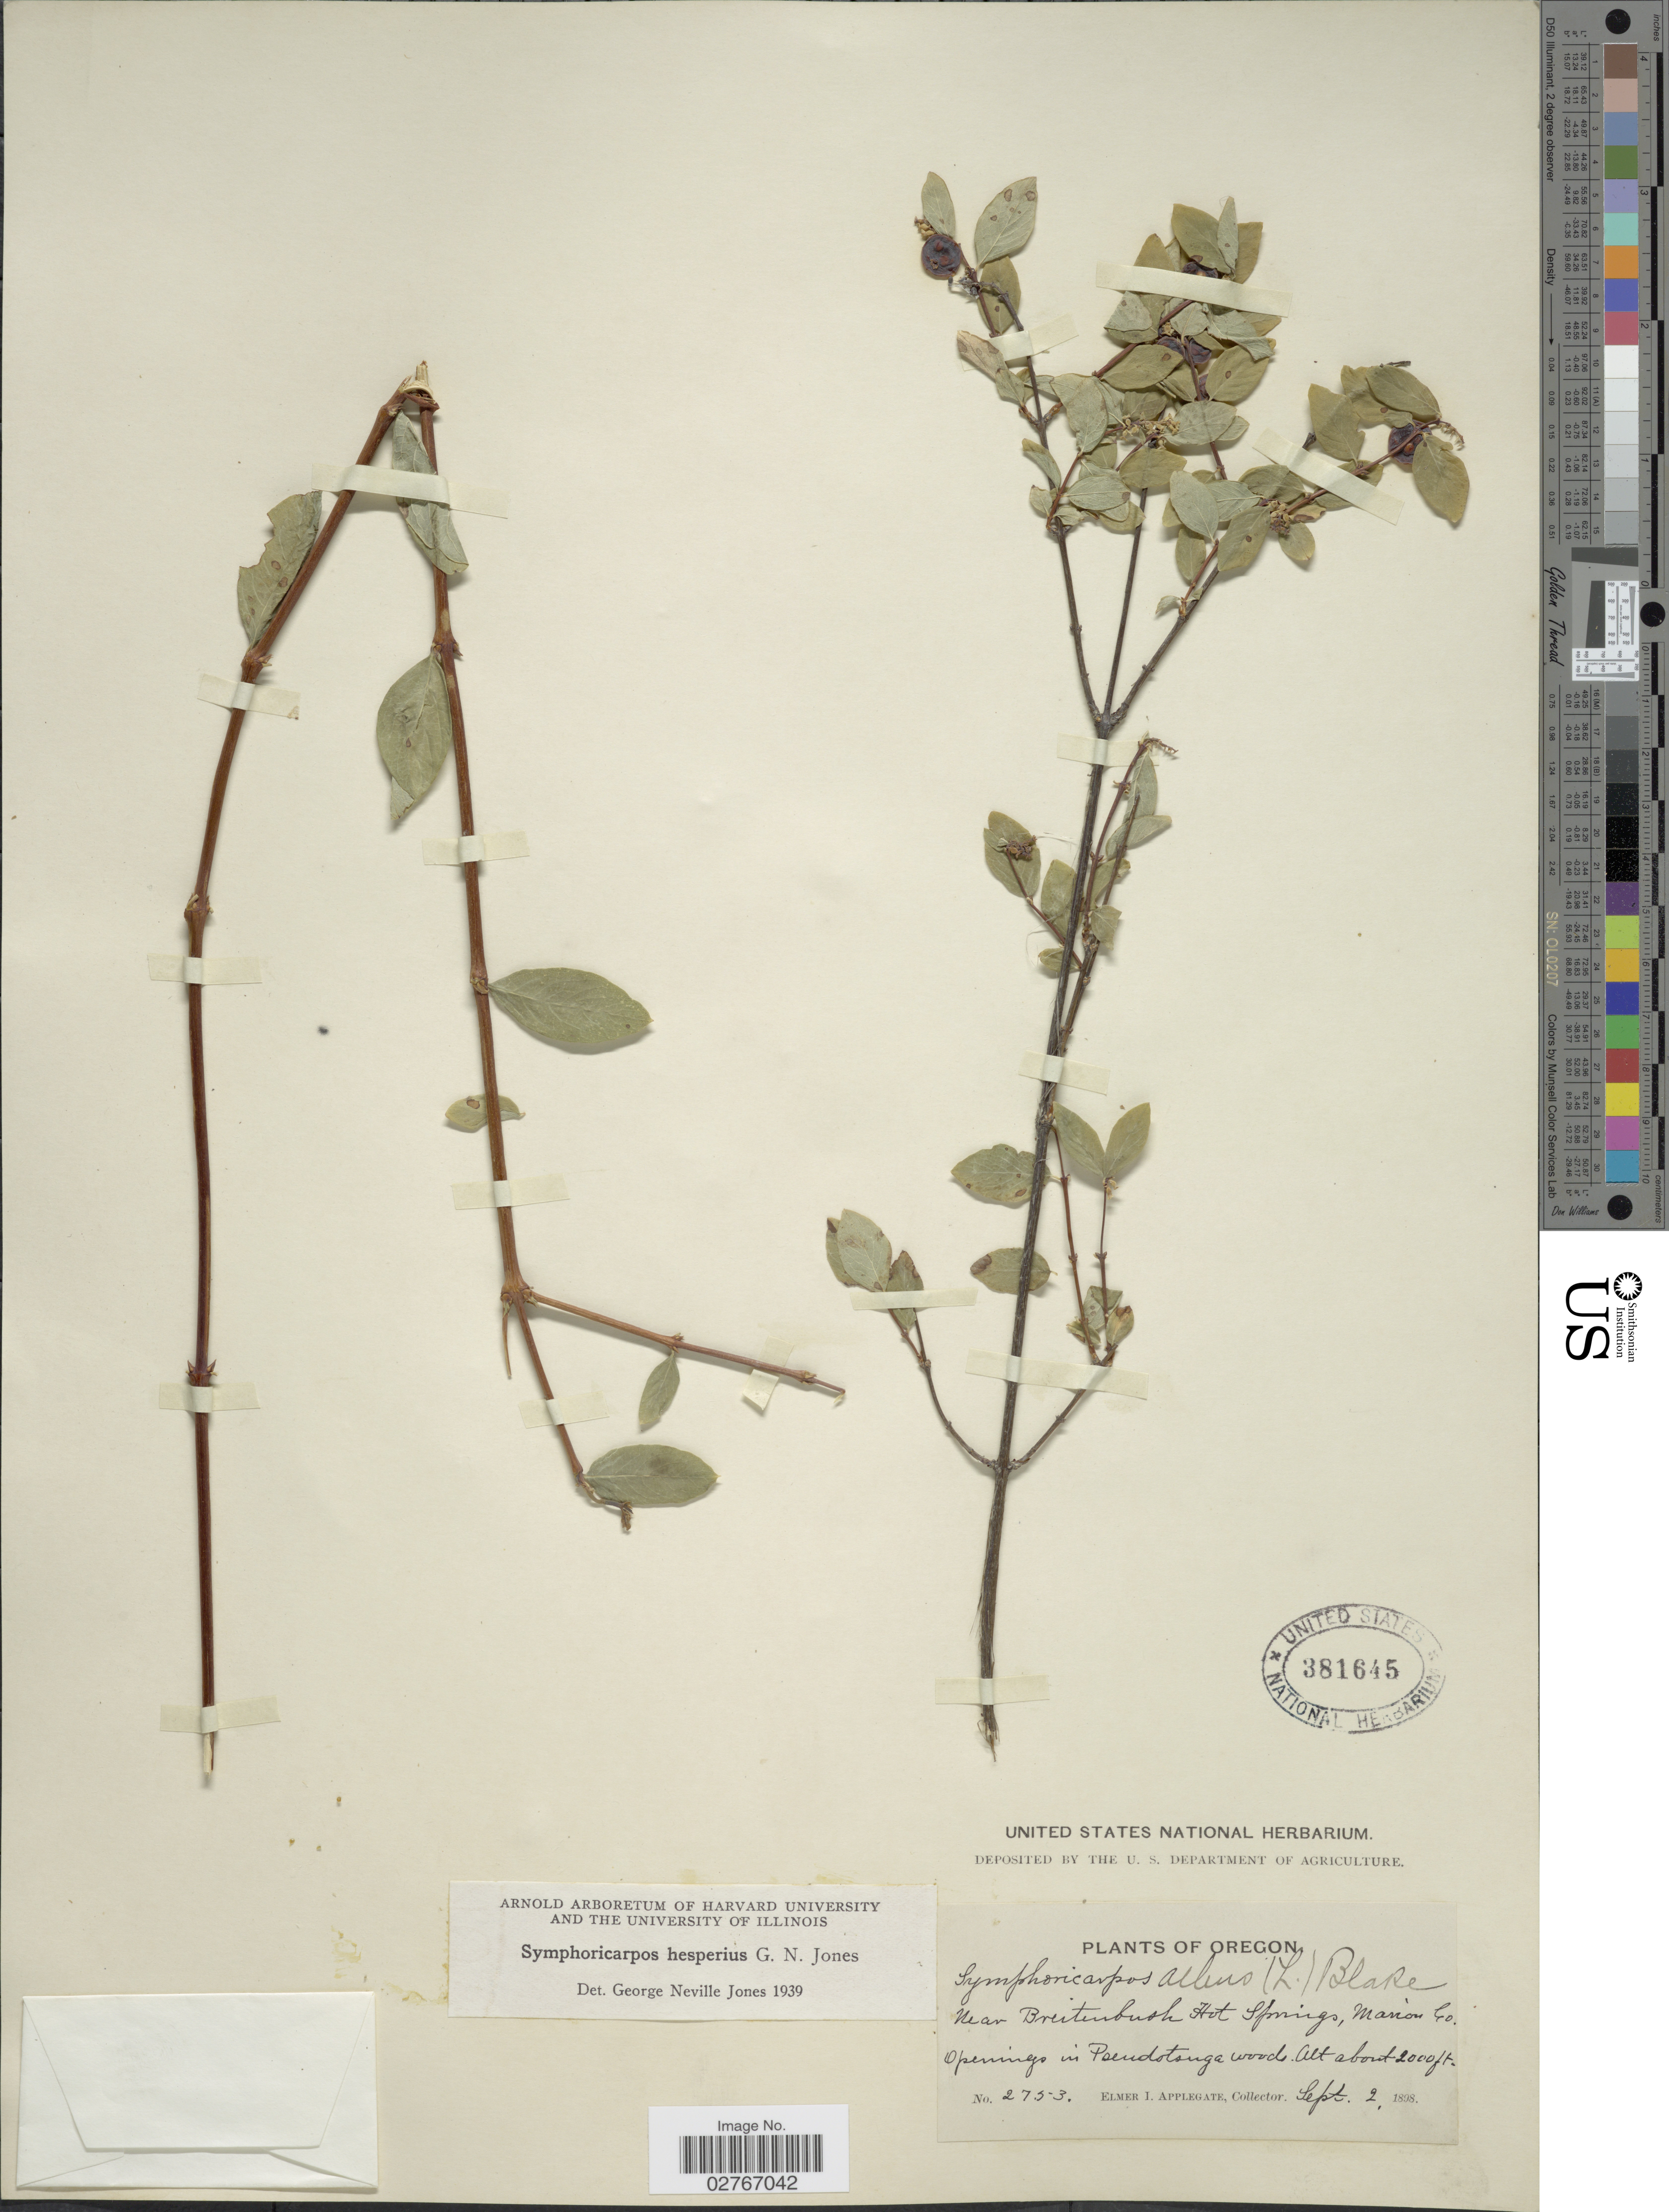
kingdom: Plantae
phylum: Tracheophyta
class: Magnoliopsida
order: Dipsacales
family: Caprifoliaceae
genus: Symphoricarpos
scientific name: Symphoricarpos hesperius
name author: G.N. Jones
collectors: E. I. Applegate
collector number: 2753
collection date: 1898-09-02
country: United States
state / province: Oregon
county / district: Marion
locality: Near Britenbush Hot Springs, Marion Co.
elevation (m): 610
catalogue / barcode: US 381645